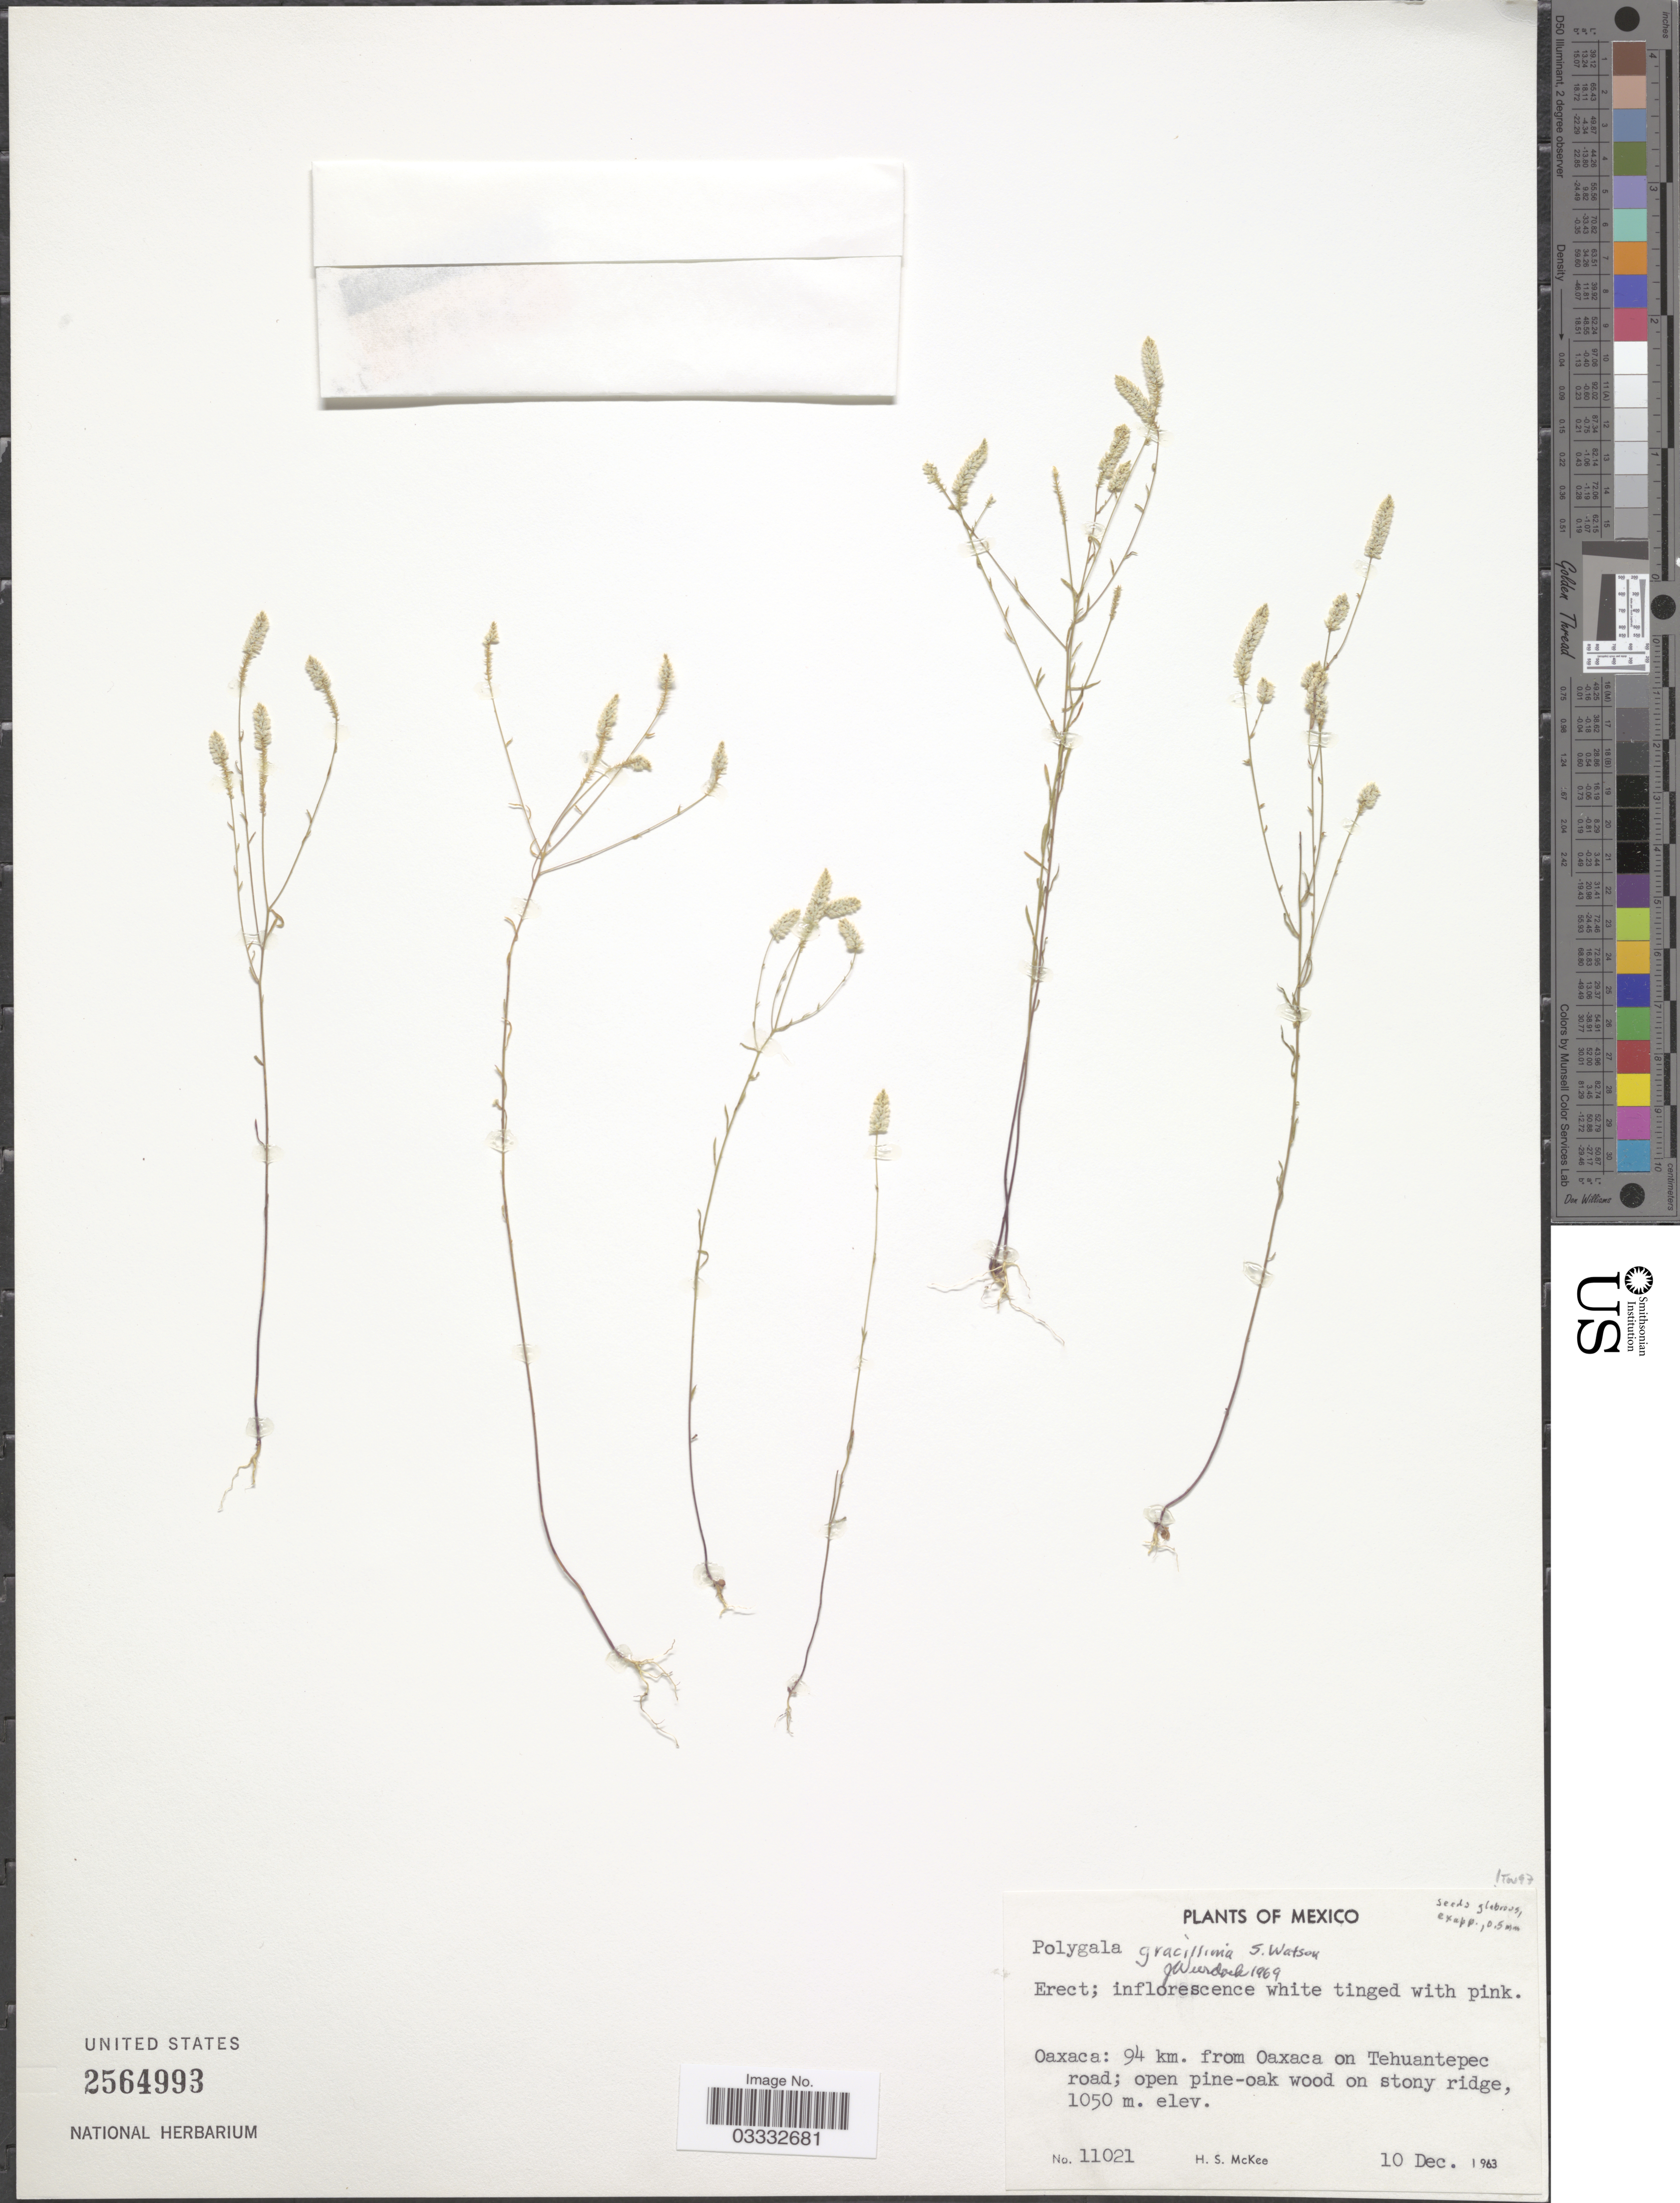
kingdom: Plantae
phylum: Tracheophyta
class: Magnoliopsida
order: Fabales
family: Polygalaceae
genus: Polygala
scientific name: Polygala gracillima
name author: S. Watson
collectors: H. S. McKee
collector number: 11021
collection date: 1963-12-10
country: Mexico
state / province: Oaxaca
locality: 94 km. from Oaxaca on Tehuantepec road.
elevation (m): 1050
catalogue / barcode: US 2564993